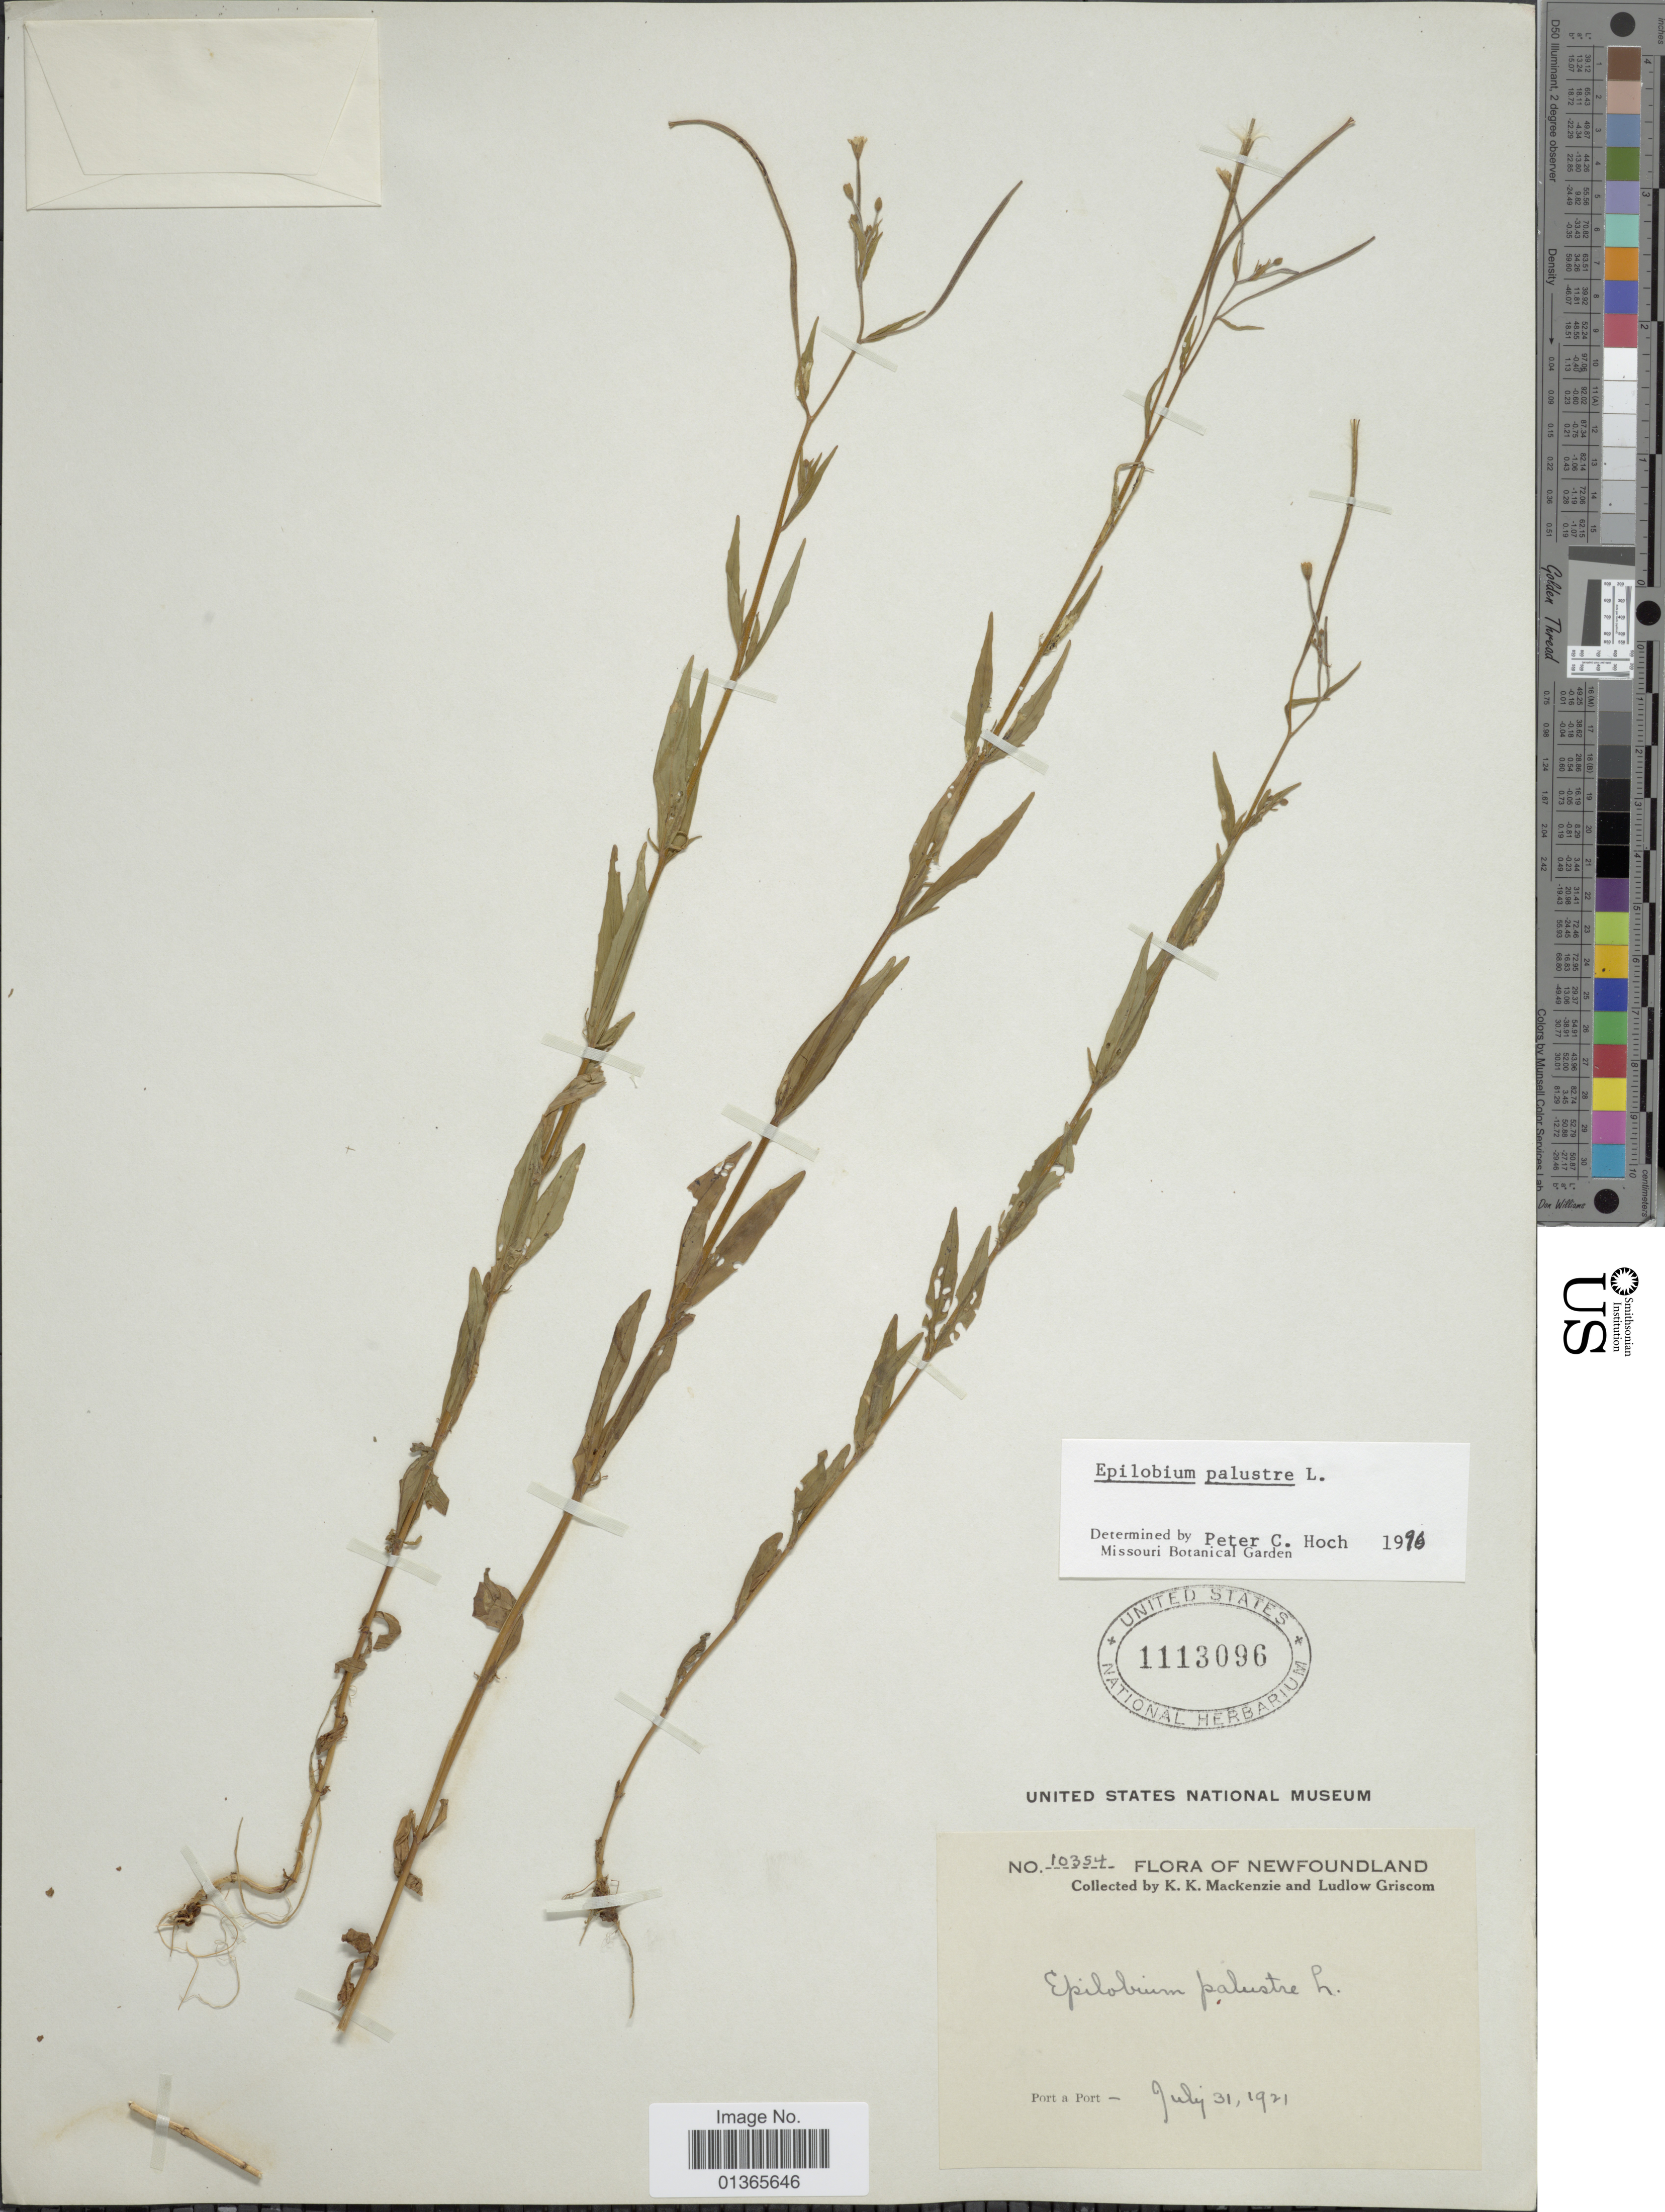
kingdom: Plantae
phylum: Tracheophyta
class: Magnoliopsida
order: Myrtales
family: Onagraceae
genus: Epilobium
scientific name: Epilobium palustre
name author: L.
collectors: K. K. Mackenzie & L. Griscom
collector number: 10354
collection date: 1921-07-31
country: Canada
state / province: Newfoundland and Labrador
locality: Port a Port.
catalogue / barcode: US 1113096